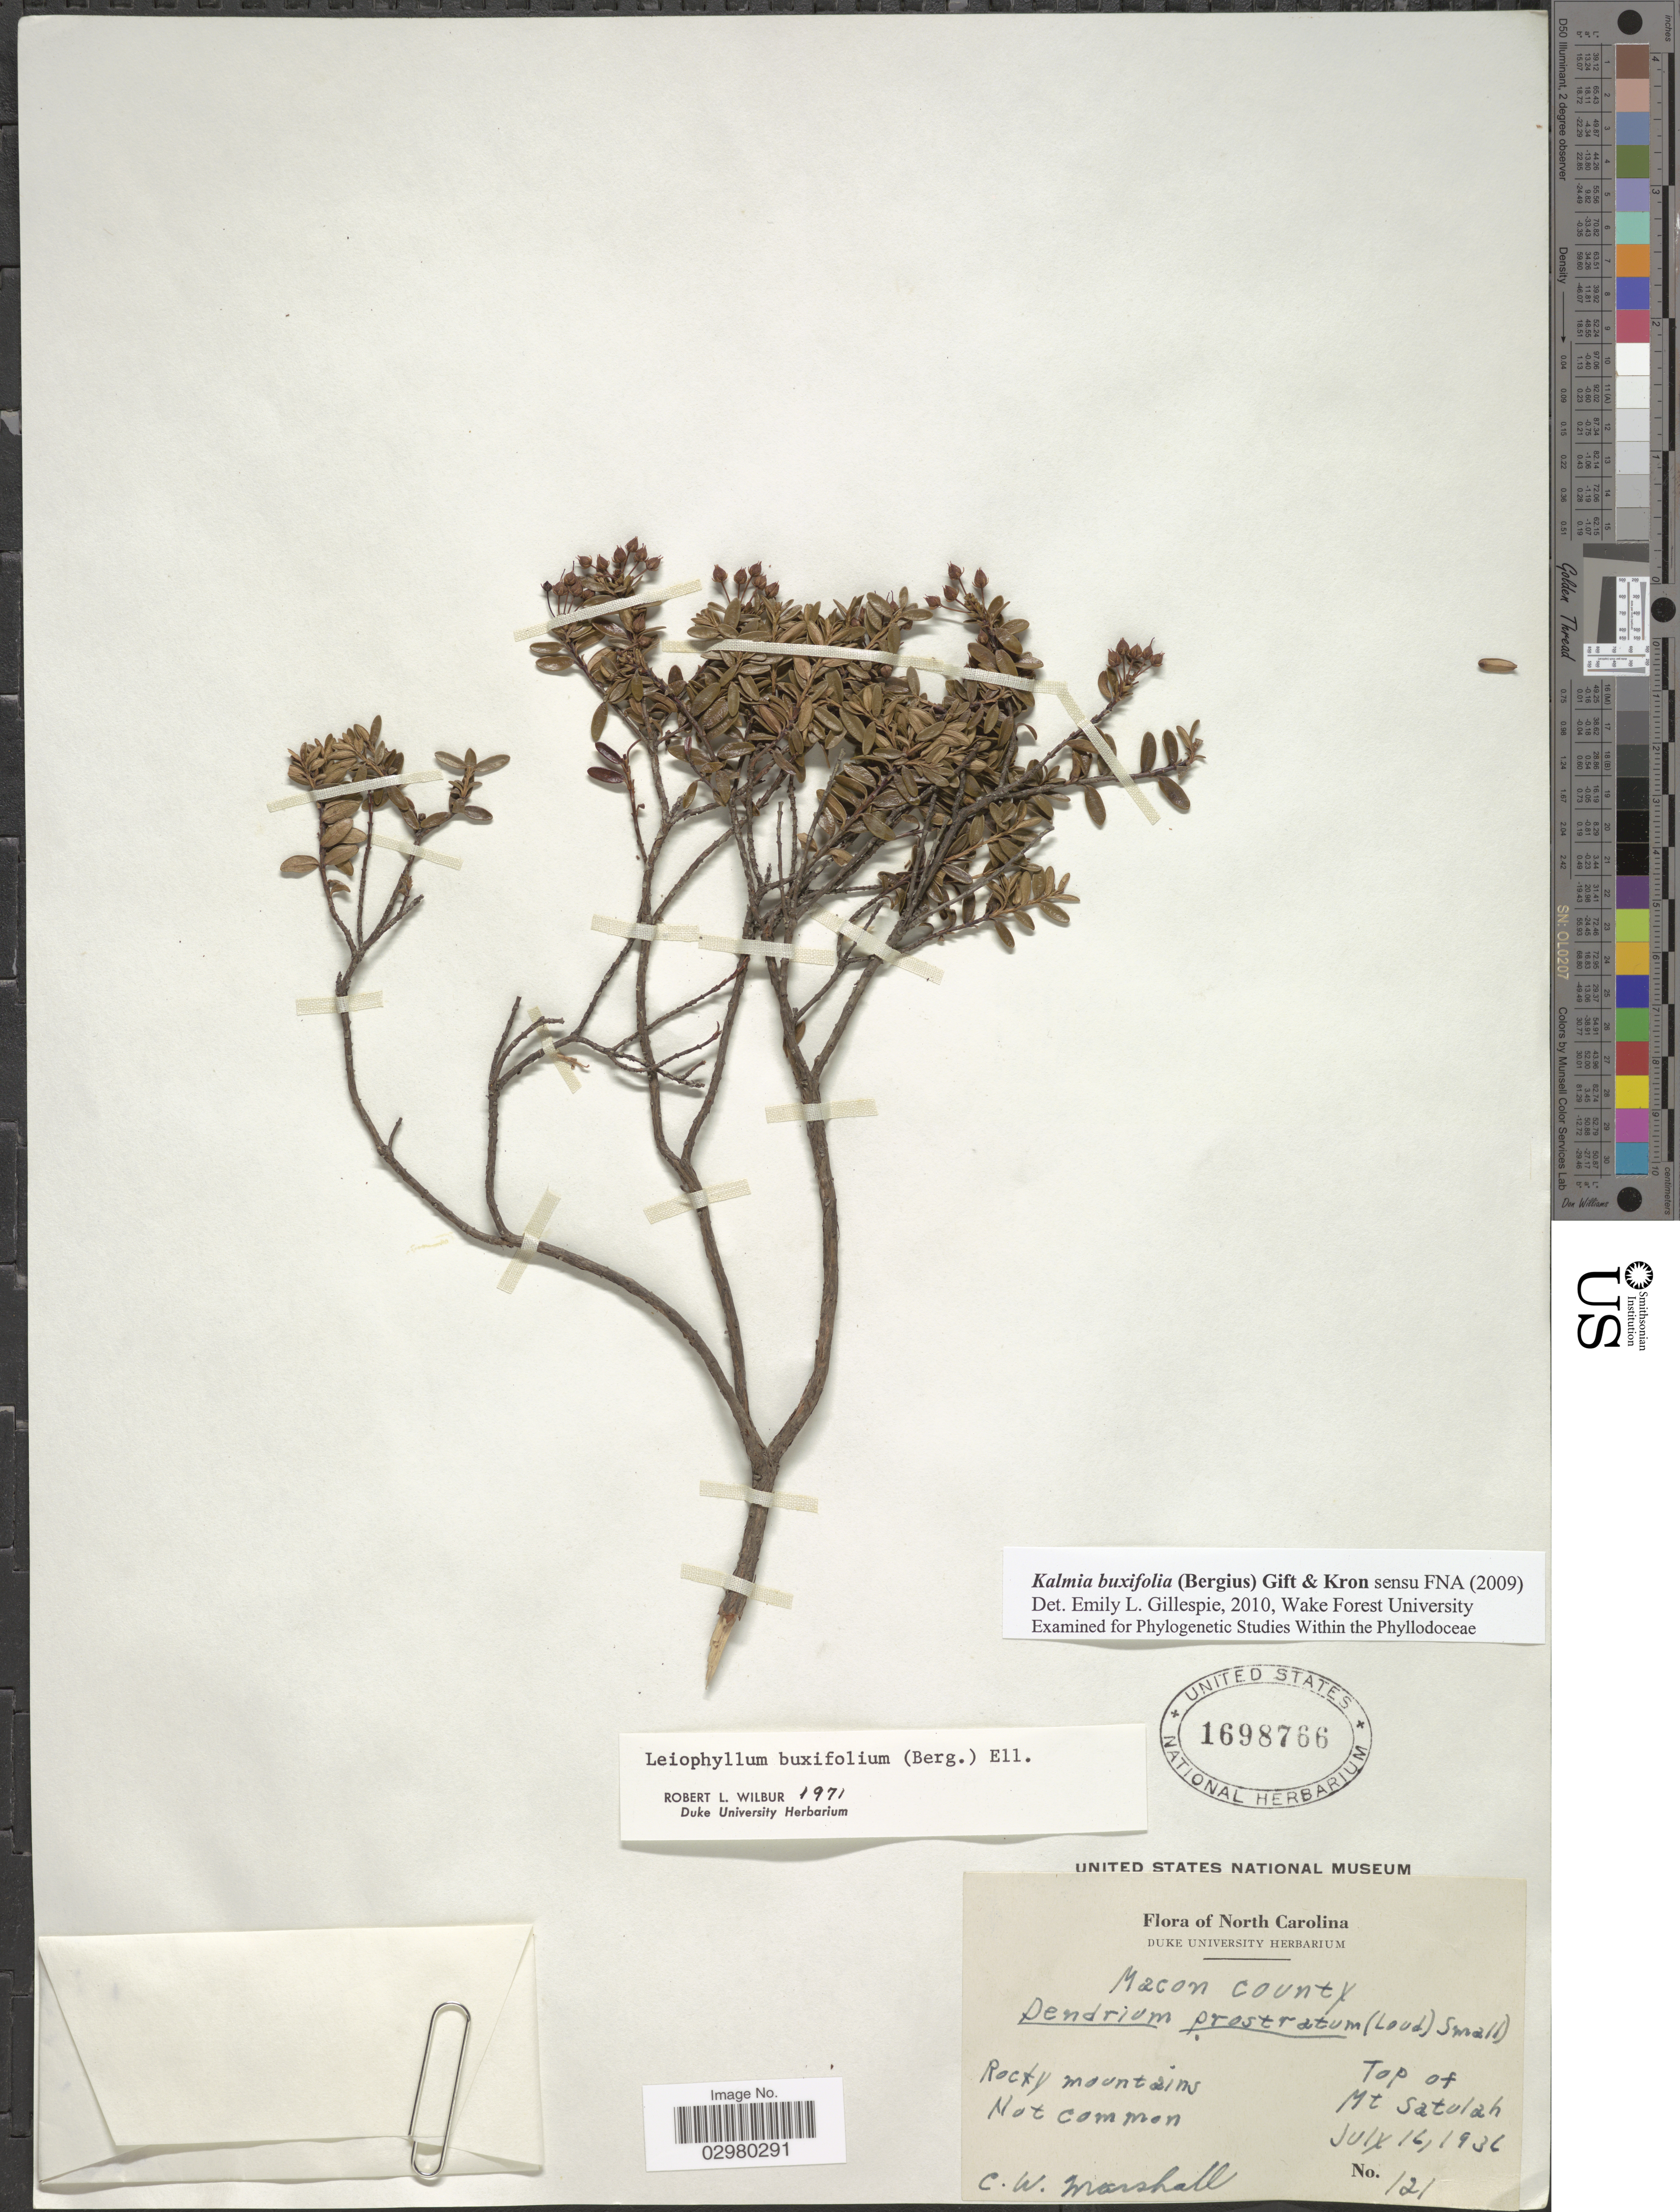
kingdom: Plantae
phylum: Tracheophyta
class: Magnoliopsida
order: Ericales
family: Ericaceae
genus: Leiophyllum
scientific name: Leiophyllum buxifolium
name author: (Bergius) Elliott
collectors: C. Marshall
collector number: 121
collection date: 1936-07-16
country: United States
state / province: North Carolina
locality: Macoun County. Rocky Mountain. Top of Mt. Satulah.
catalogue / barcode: US 1698766